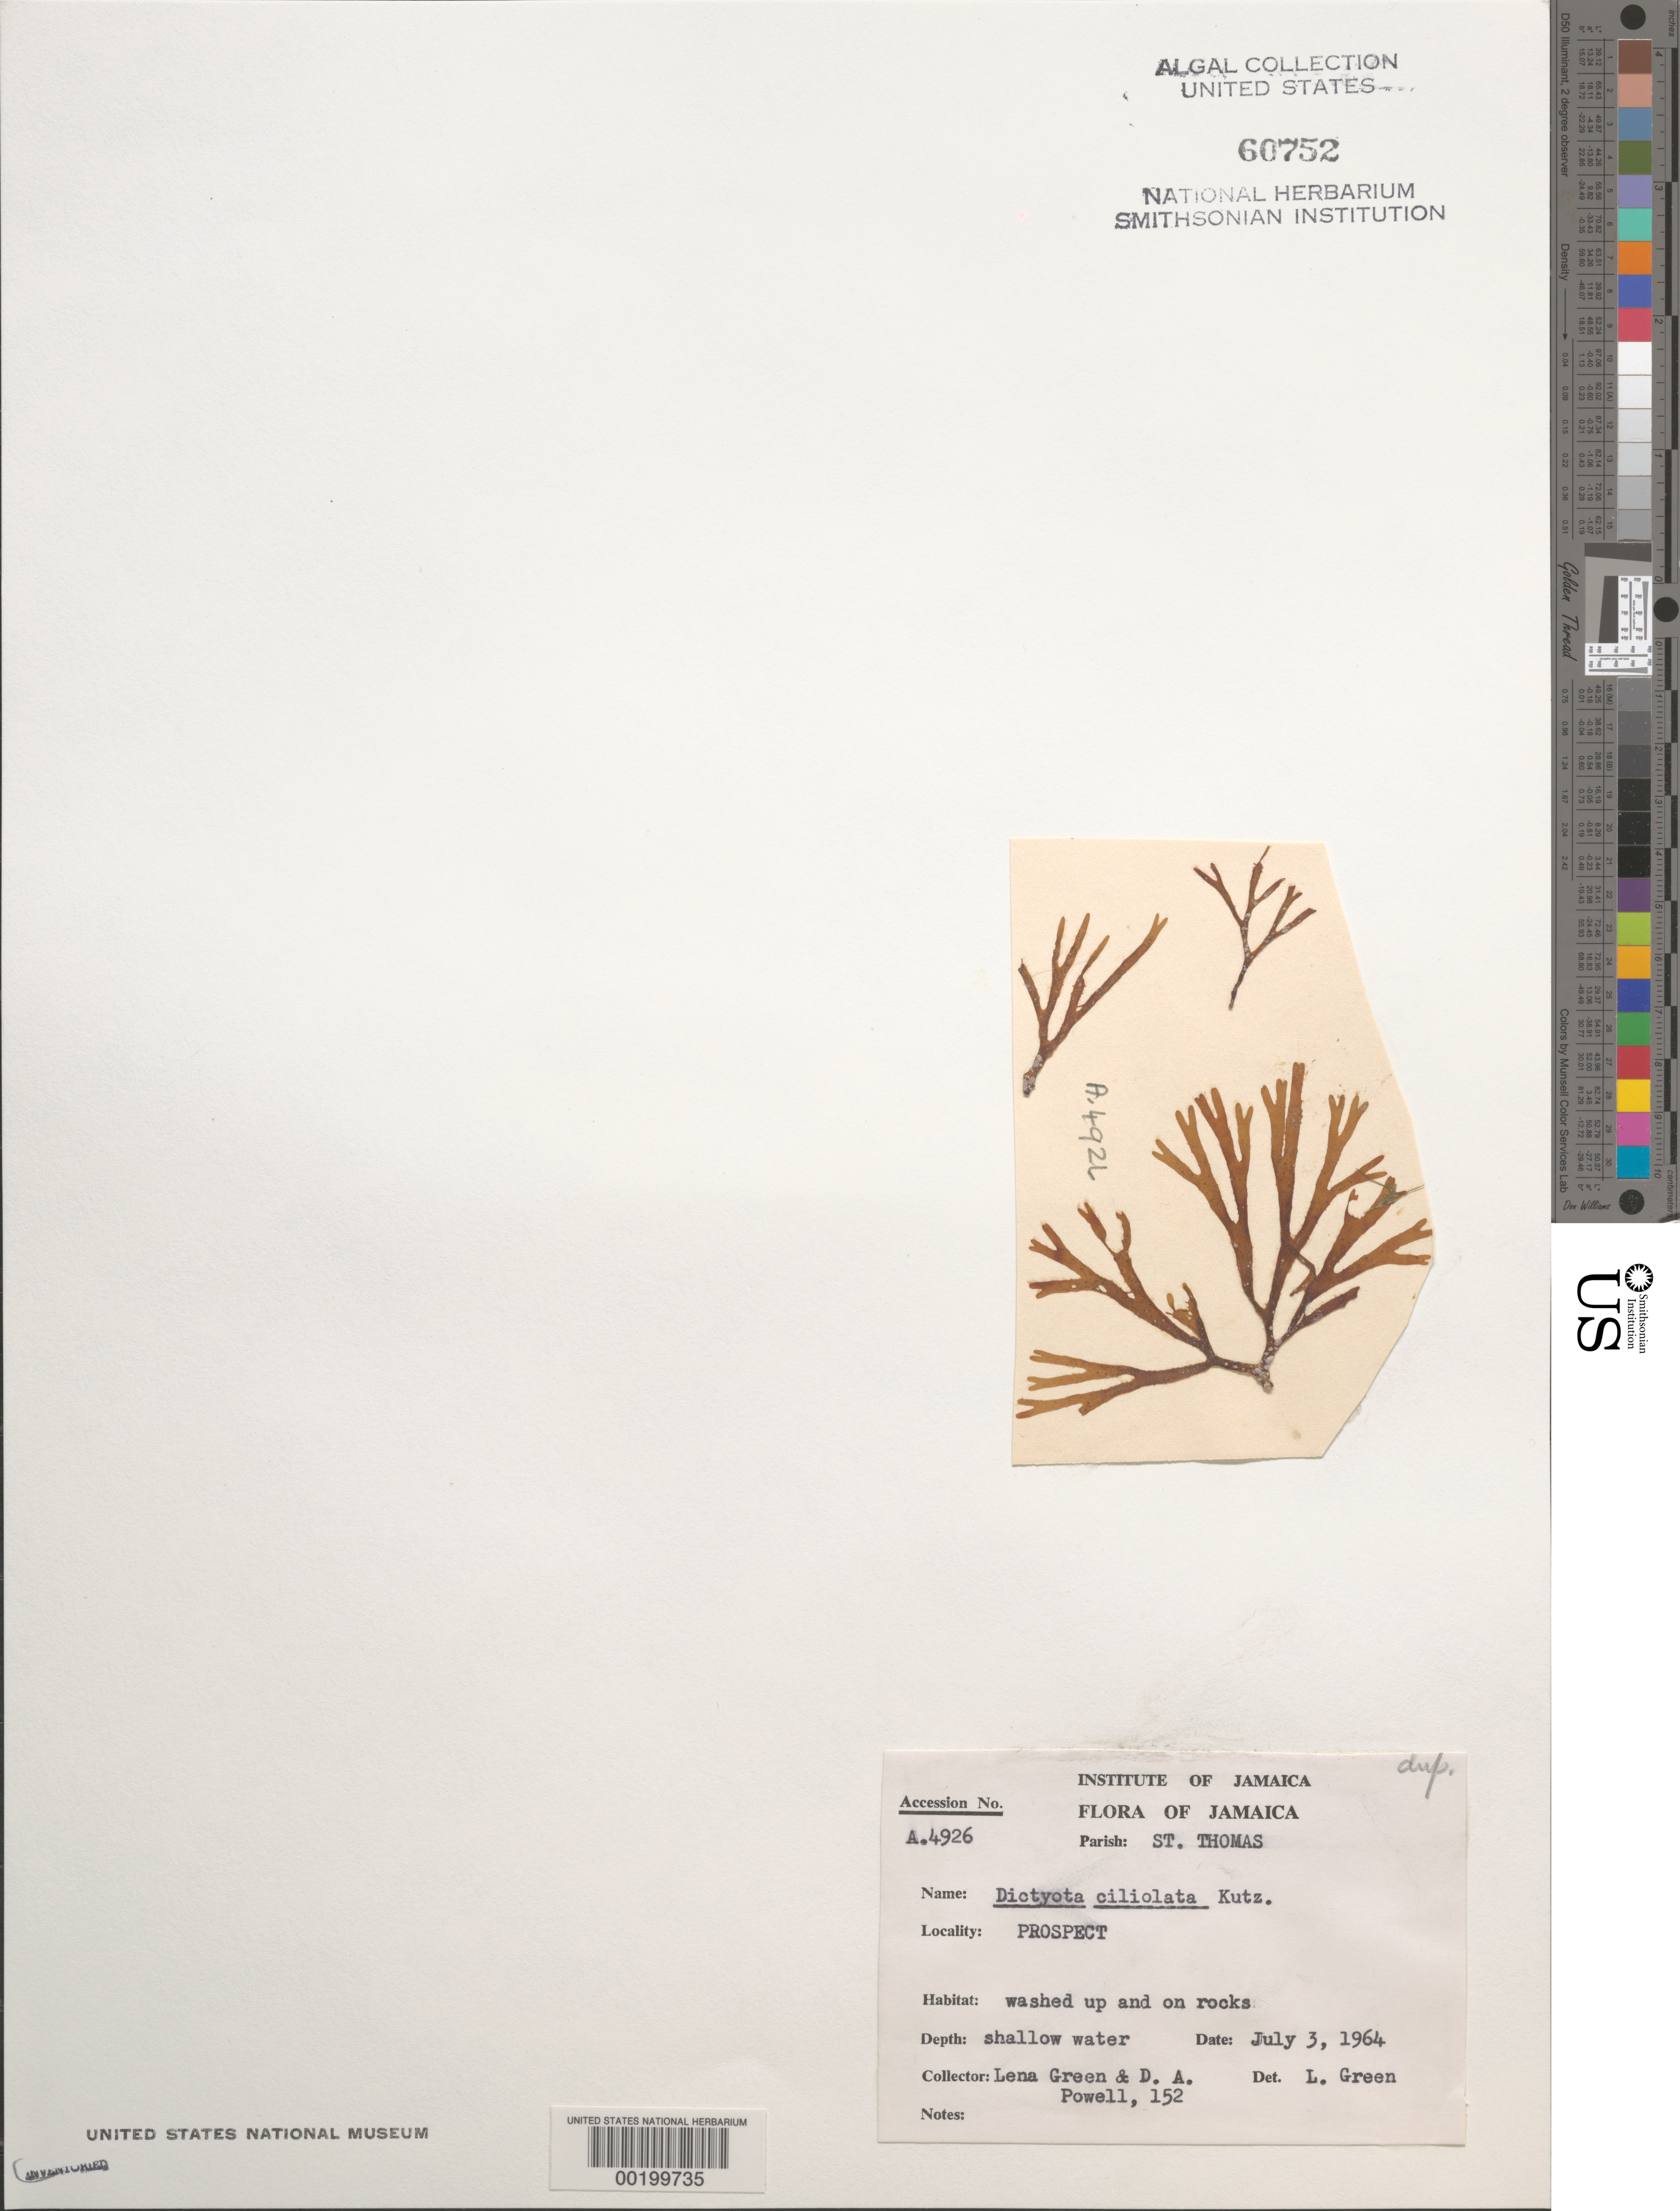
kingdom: Chromista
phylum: Ochrophyta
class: Phaeophyceae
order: Dictyotales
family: Dictyotaceae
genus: Dictyota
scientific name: Dictyota ciliolata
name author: Sond. ex Kütz.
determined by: Green, L.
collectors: L. Green & D. A. Powell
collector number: A.4926 & 152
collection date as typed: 03 Jul 1964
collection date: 1964-07-03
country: Jamaica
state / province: Saint Thomas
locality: Prospect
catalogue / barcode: US 60752